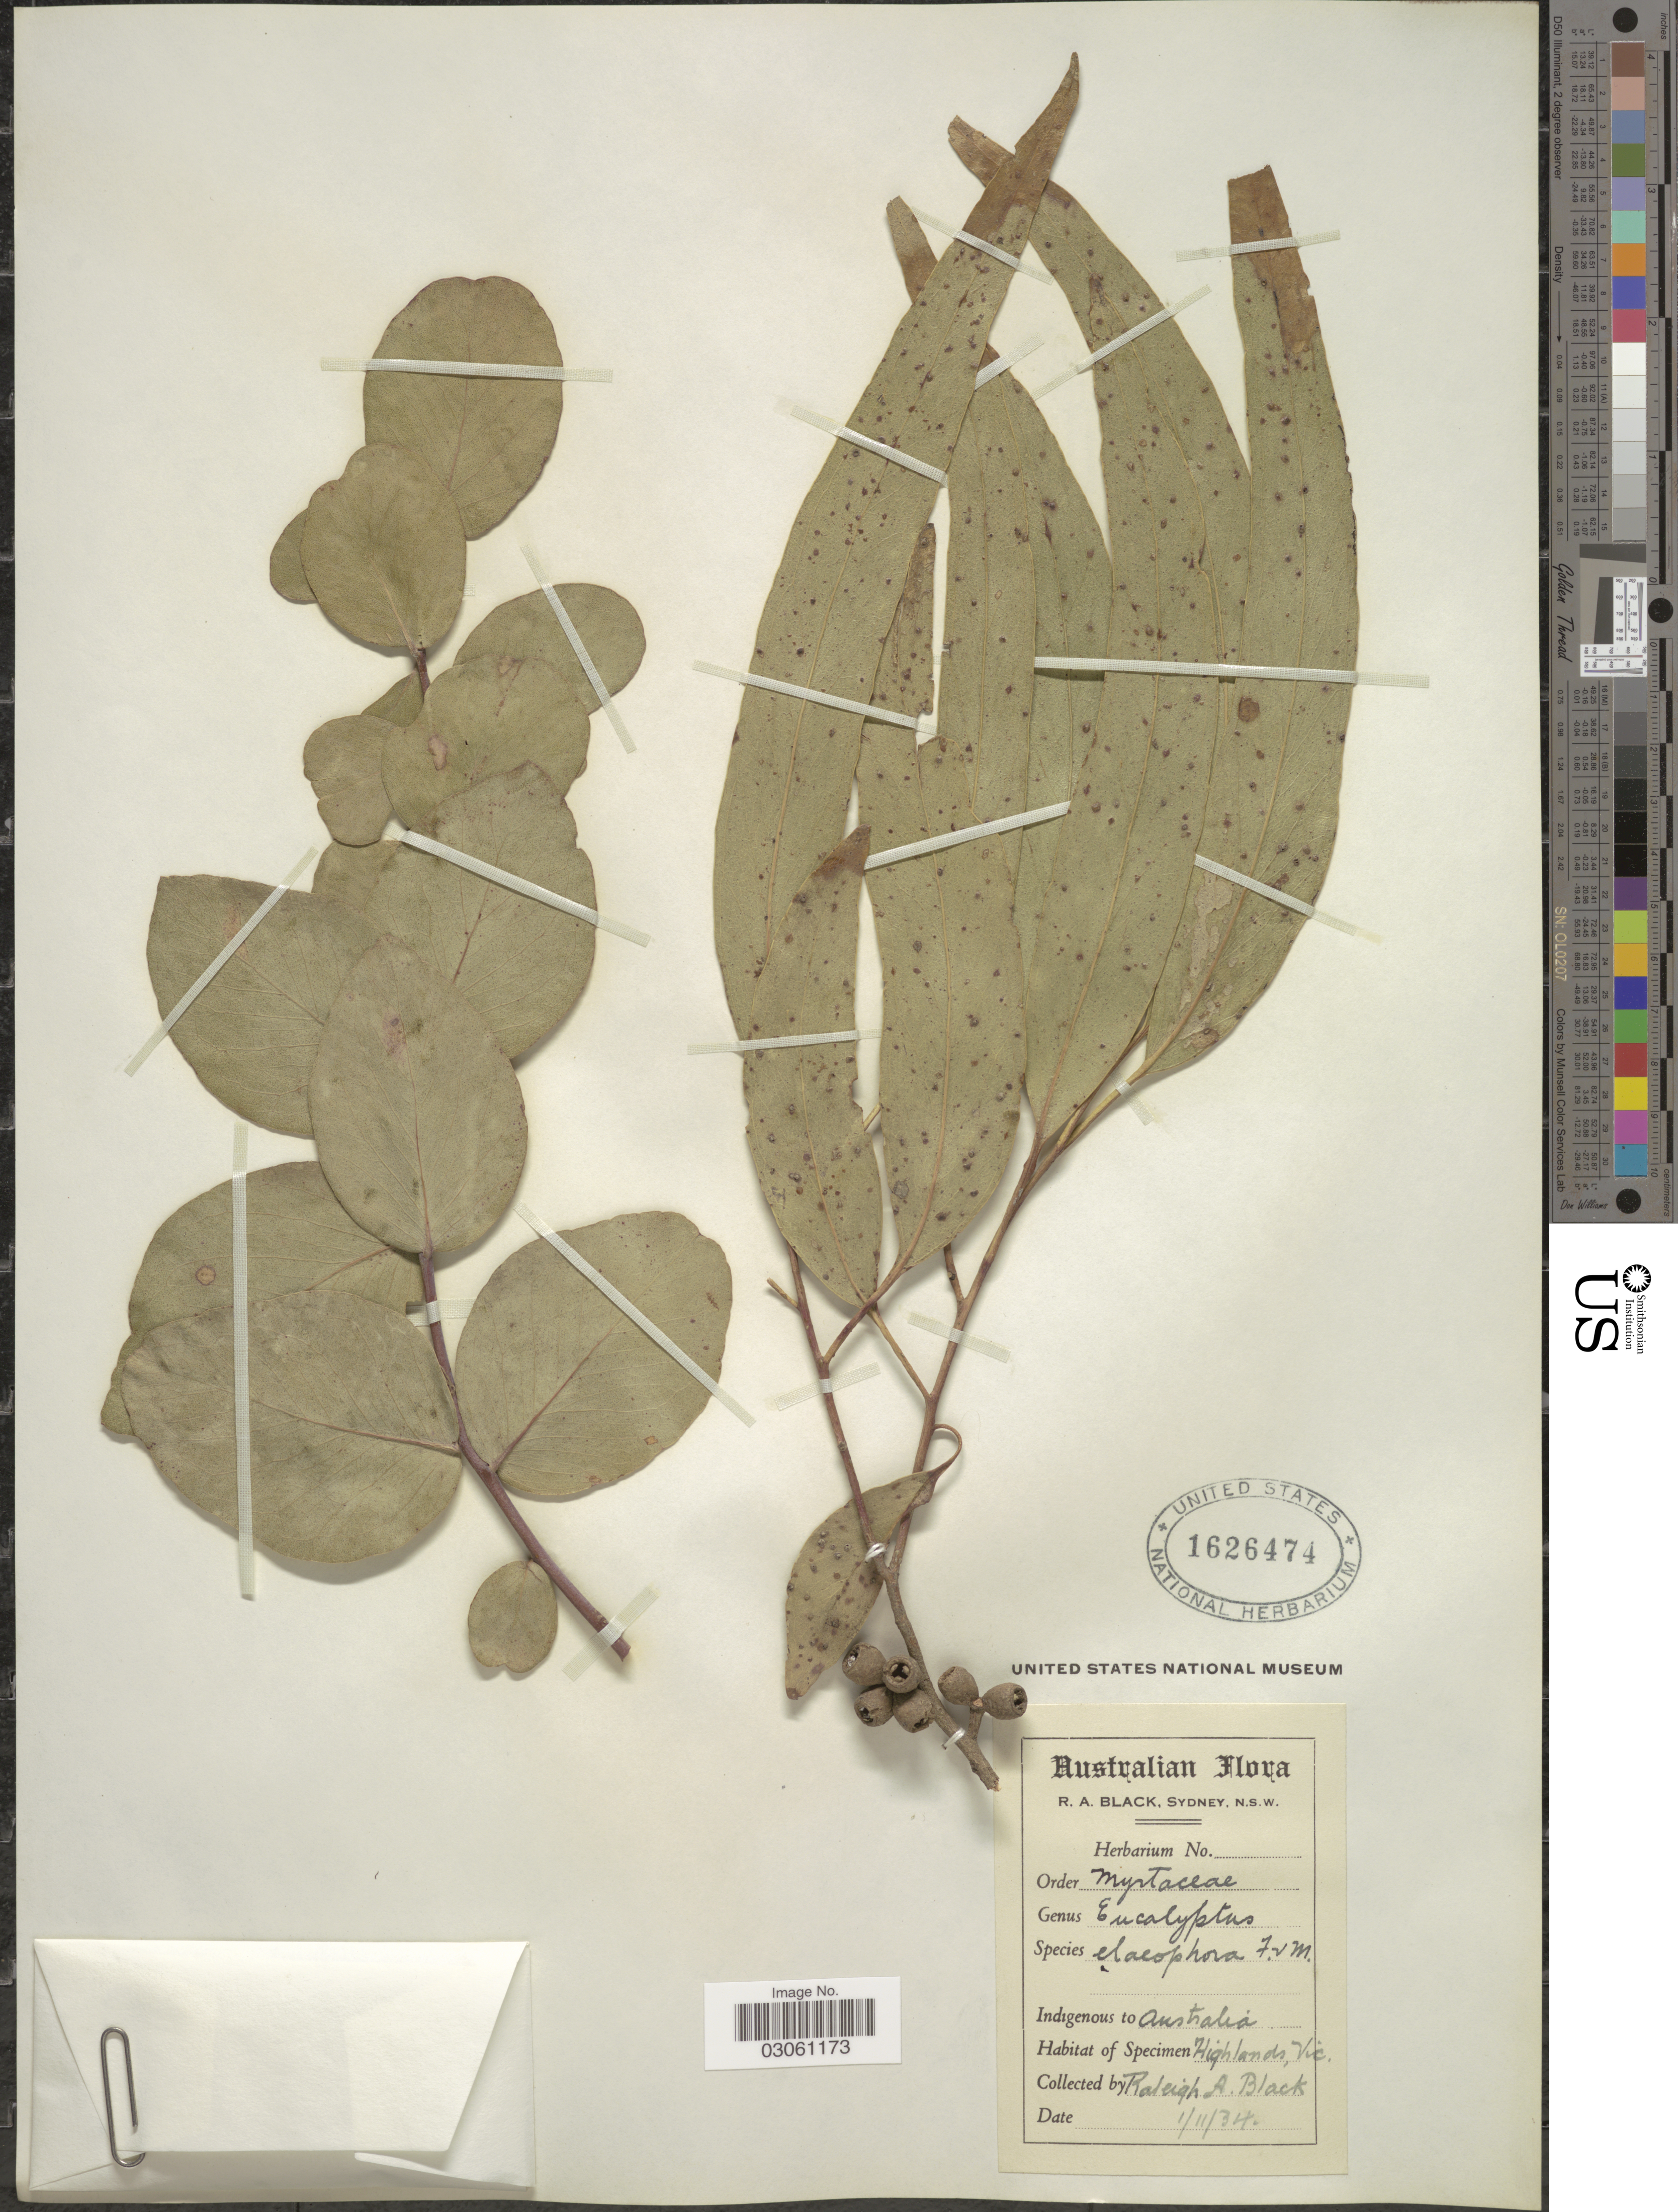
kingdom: Plantae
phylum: Tracheophyta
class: Magnoliopsida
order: Myrtales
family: Myrtaceae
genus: Eucalyptus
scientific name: Eucalyptus elaeophora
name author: F. Muell.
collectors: R. A. Black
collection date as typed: Transcribed d/m/y: 1/11/34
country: Australia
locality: Highlands, Vic.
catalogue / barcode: US 1626474